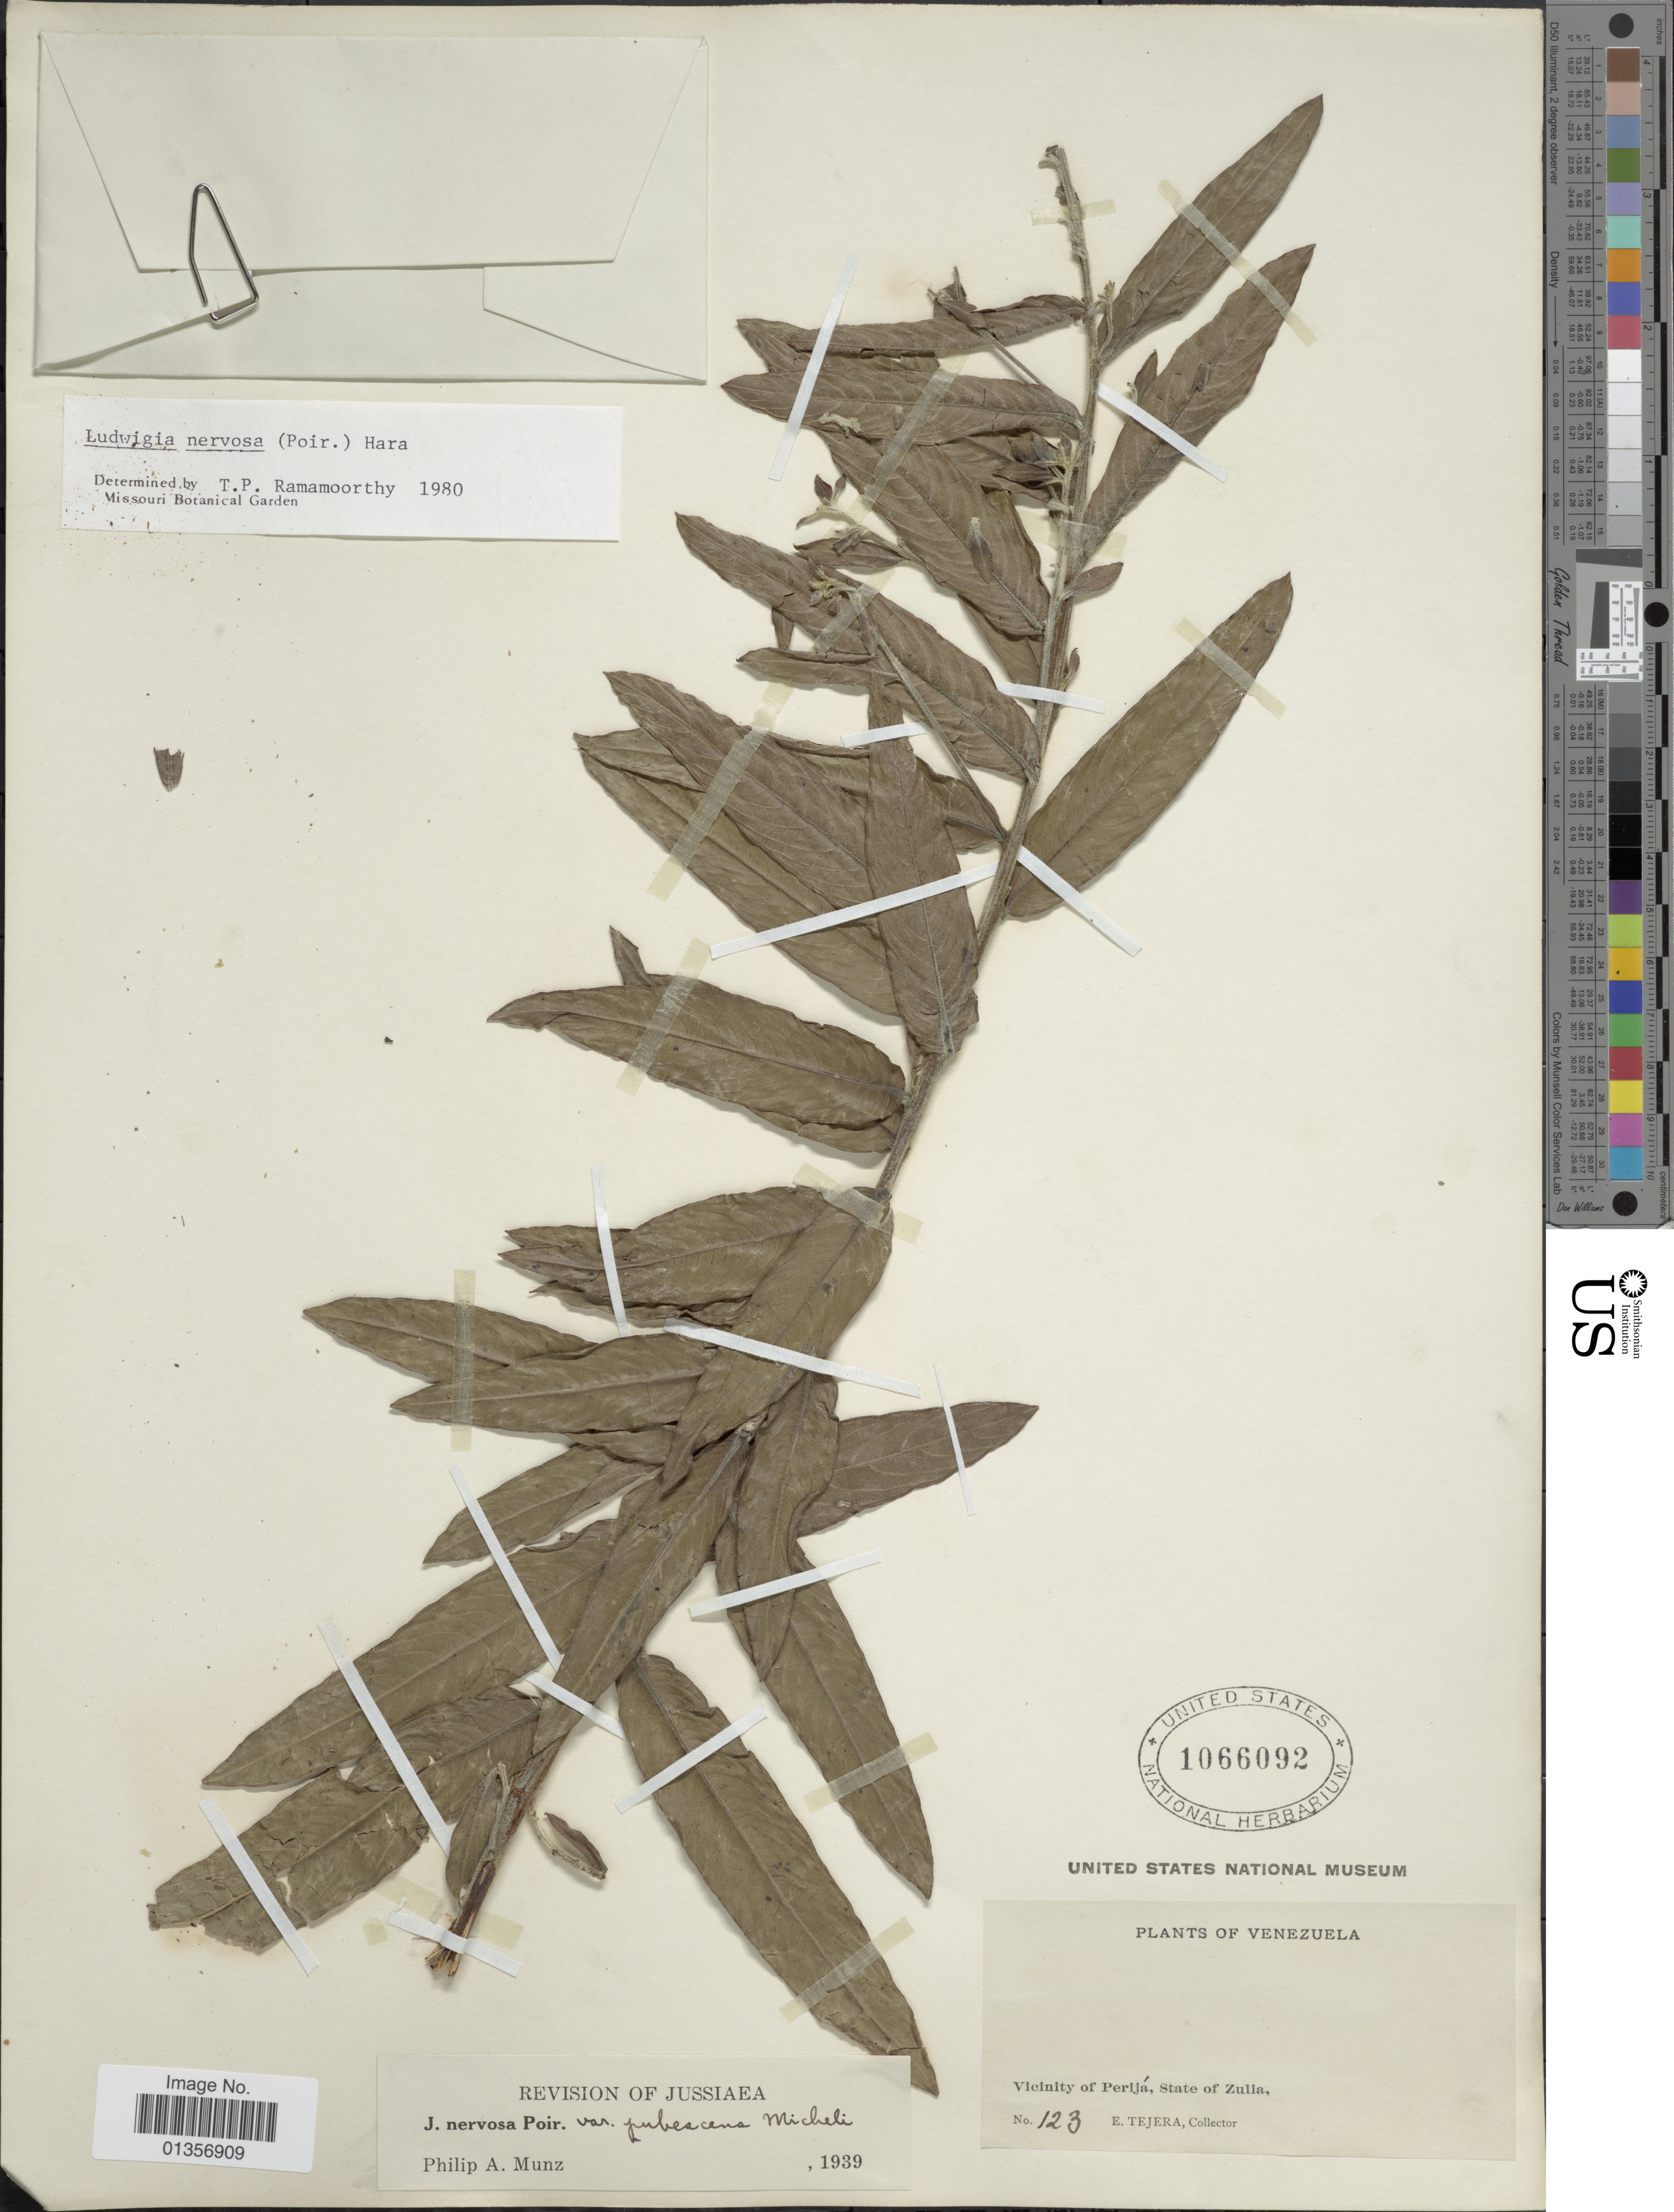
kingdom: Plantae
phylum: Tracheophyta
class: Magnoliopsida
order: Myrtales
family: Onagraceae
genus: Ludwigia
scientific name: Ludwigia nervosa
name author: (Poir.) H. Hara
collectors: E. Tejera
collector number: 123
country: Venezuela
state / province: Zulia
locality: Vicinity of Perijá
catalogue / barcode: US 1066092